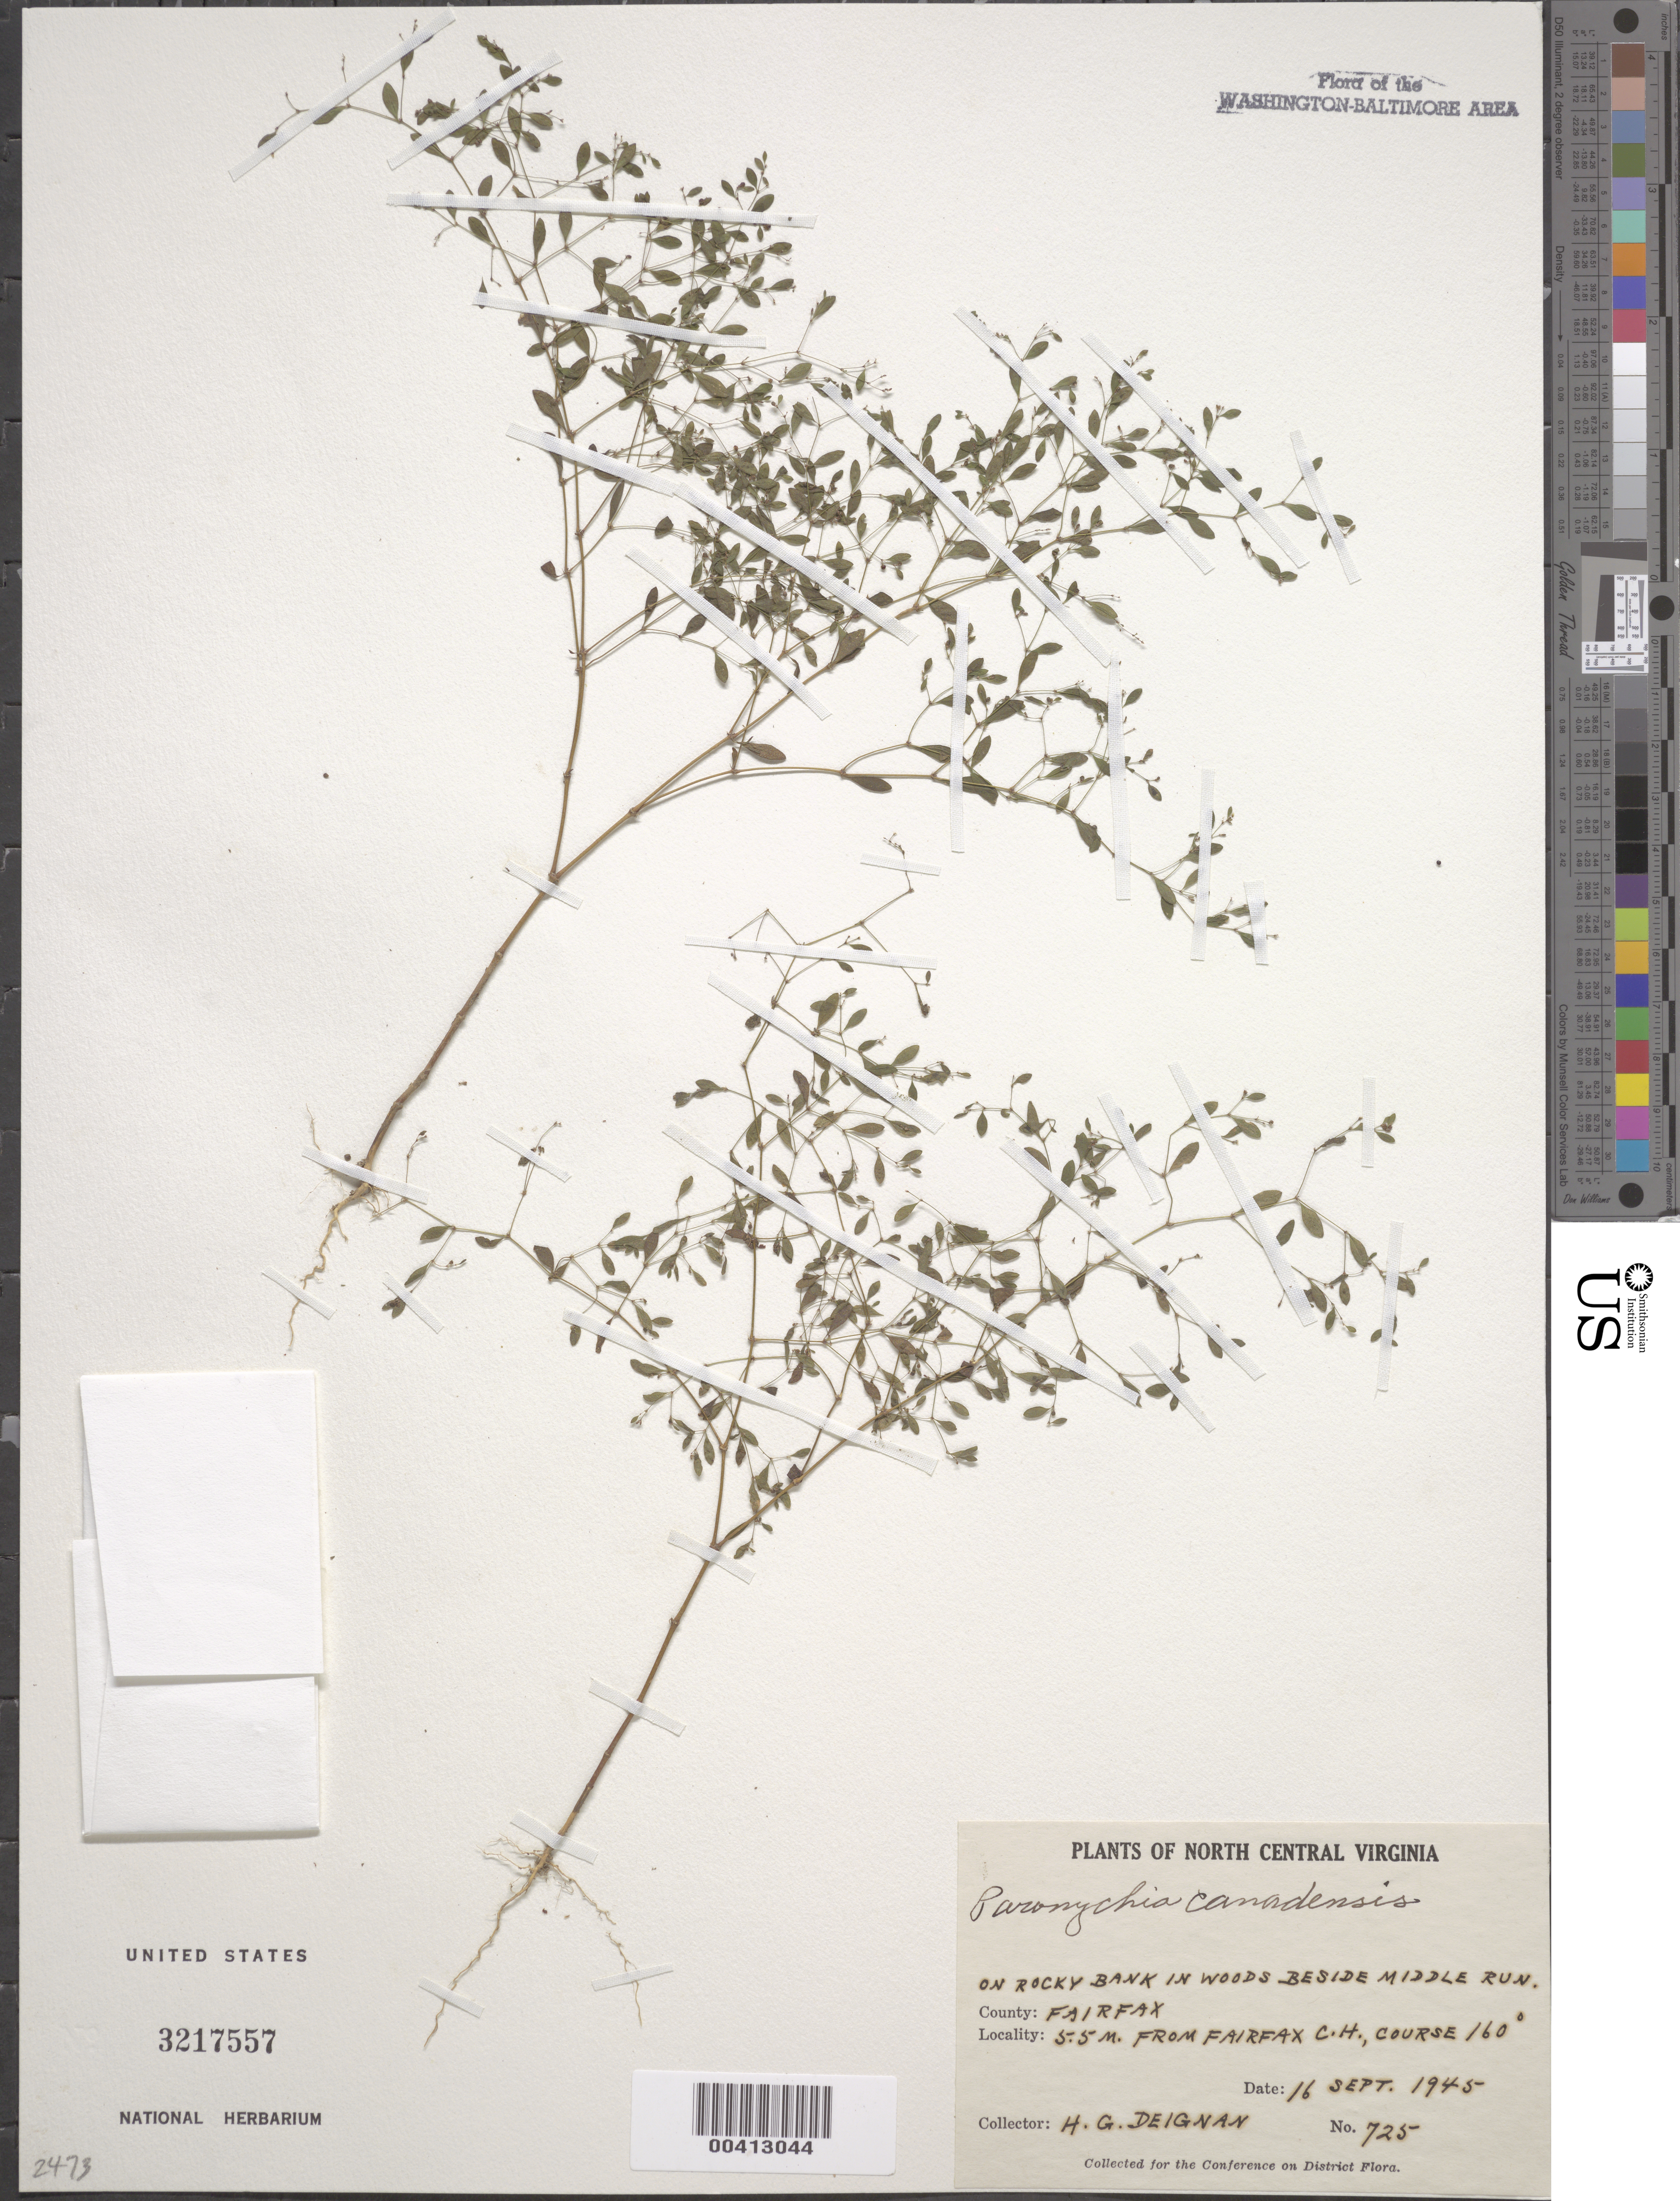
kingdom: Plantae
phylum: Tracheophyta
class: Magnoliopsida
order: Caryophyllales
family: Caryophyllaceae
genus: Paronychia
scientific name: Paronychia canadensis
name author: (L.) Alph. Wood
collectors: H. Deignan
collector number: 725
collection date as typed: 16 Sep 1945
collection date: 1945-09-16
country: United States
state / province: Virginia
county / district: Fairfax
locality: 5.5 Miles from Fairfax County Courthouse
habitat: On rocky bank in woods beside run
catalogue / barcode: US 3217557